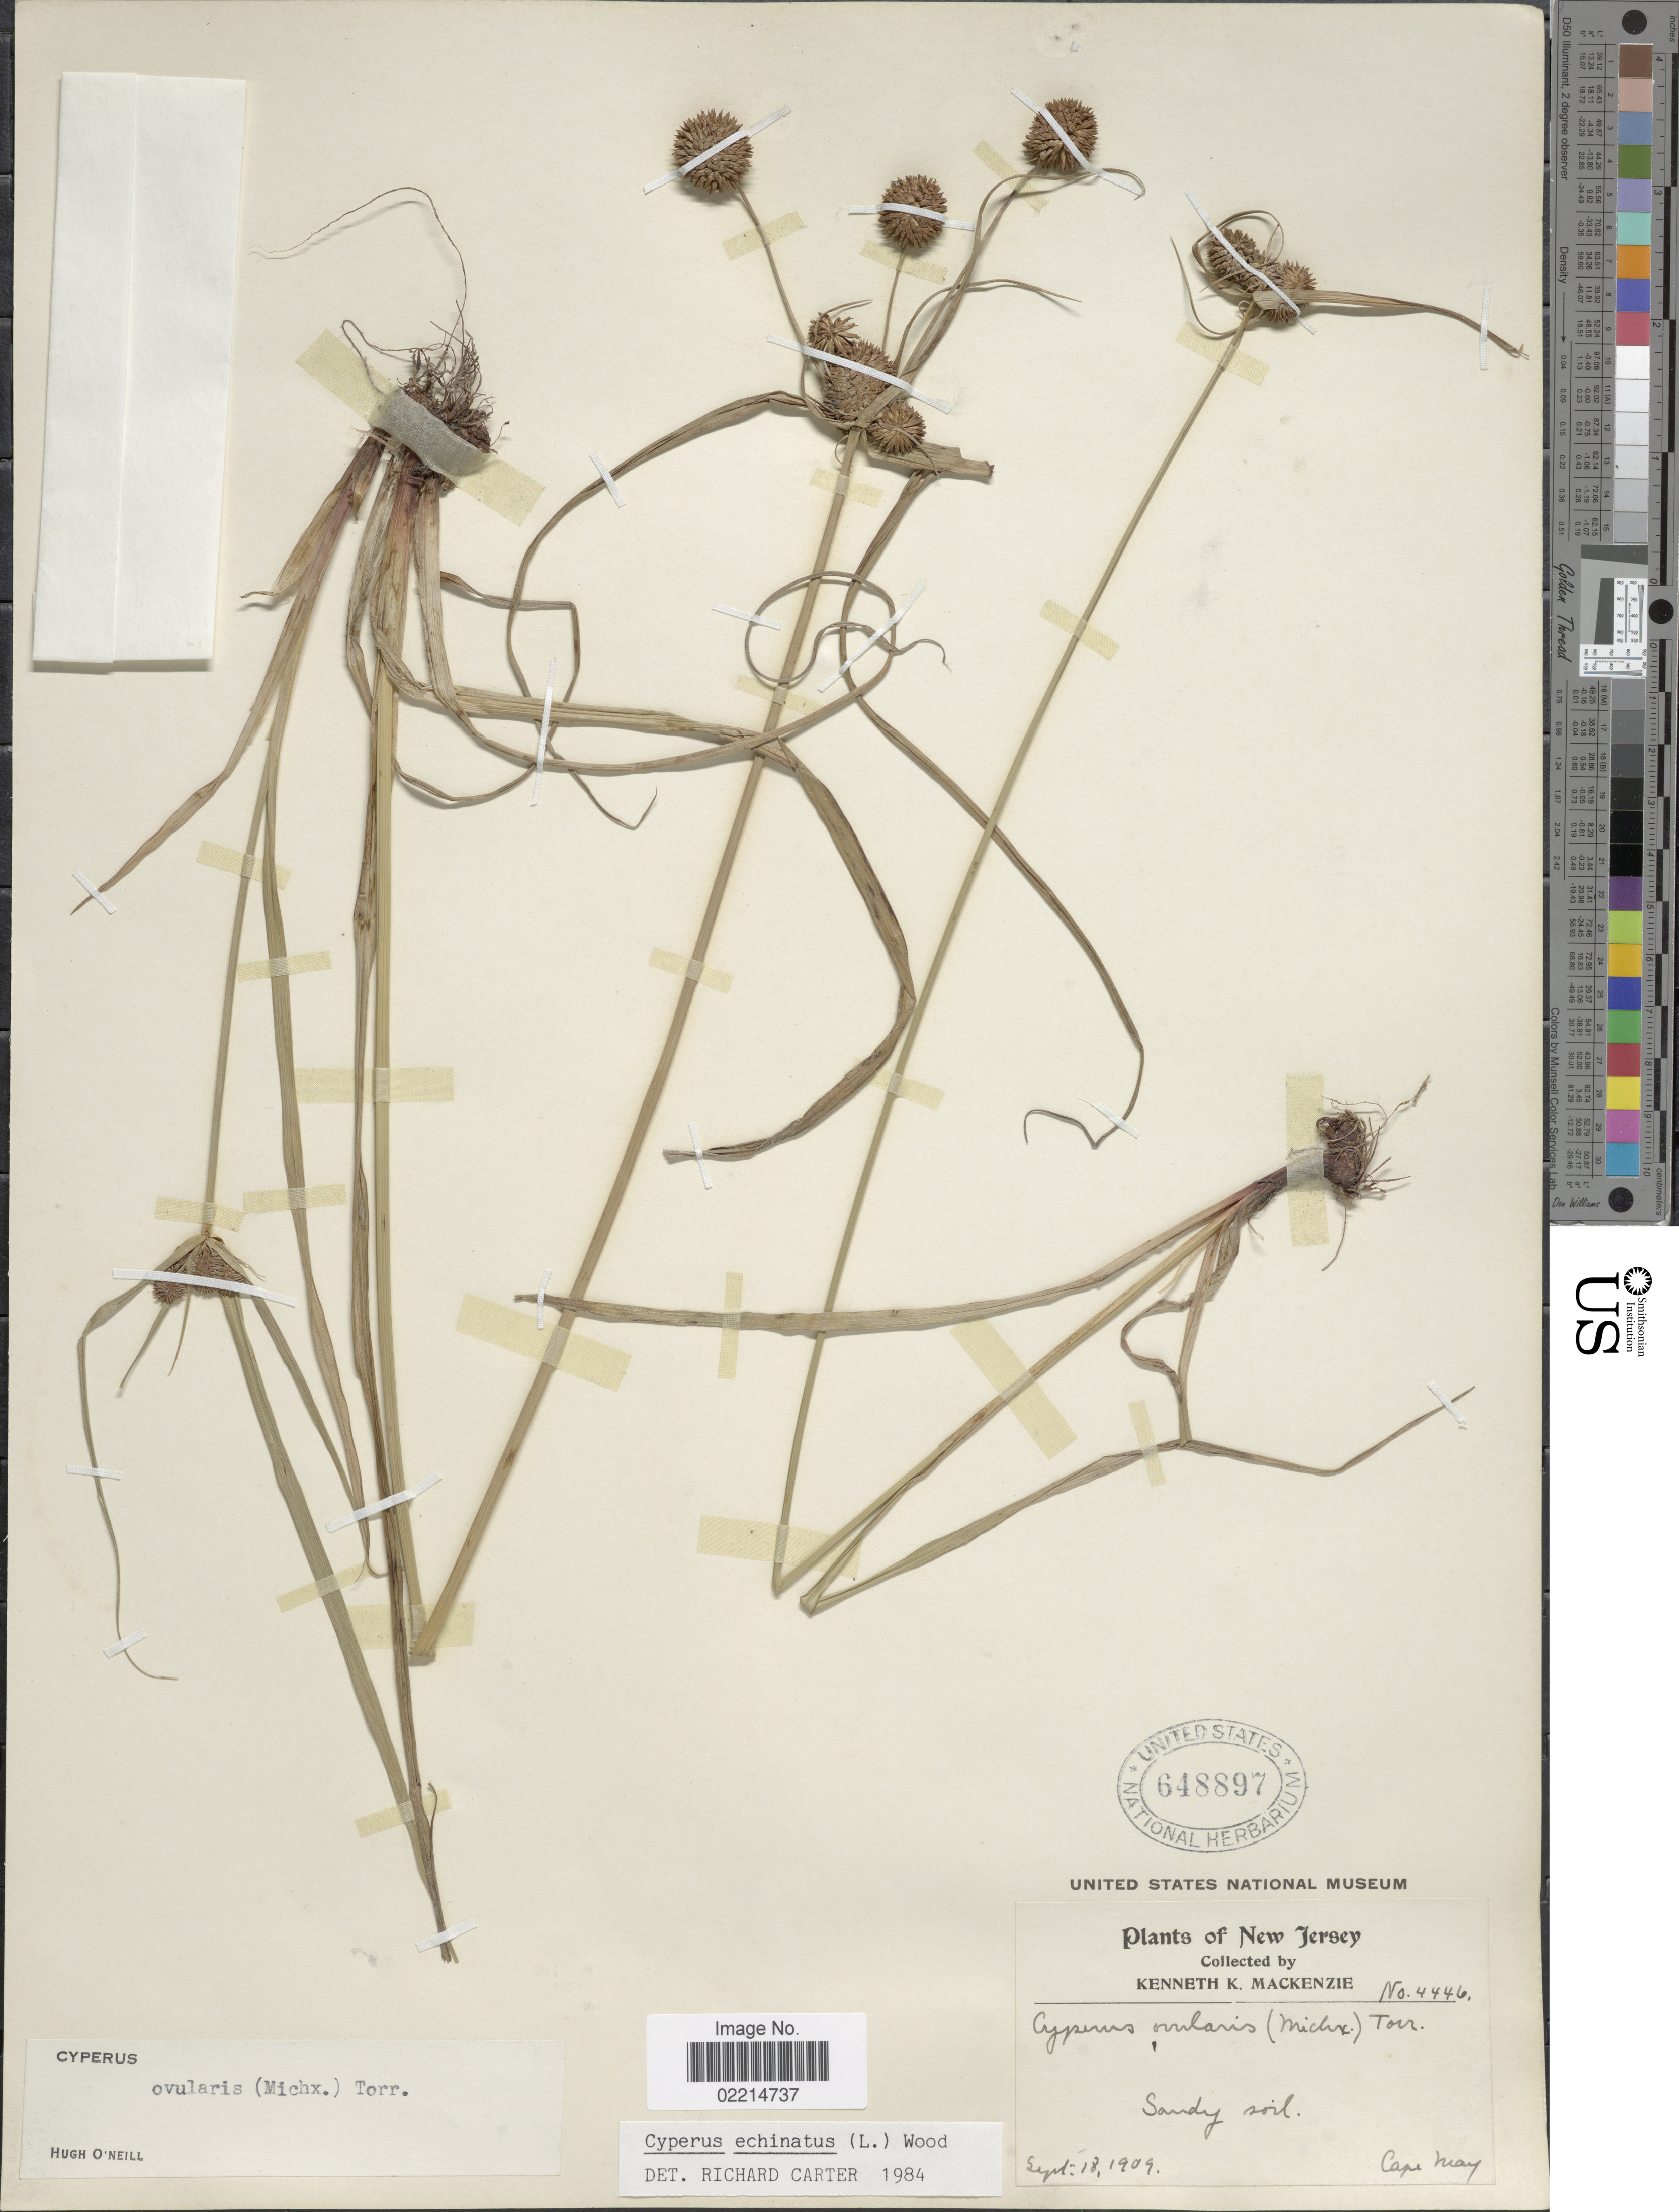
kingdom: Plantae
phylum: Tracheophyta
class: Liliopsida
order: Poales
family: Cyperaceae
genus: Cyperus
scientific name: Cyperus echinatus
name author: (L.) Alph. Wood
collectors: K. K. Mackenzie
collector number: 4446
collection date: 1909-08-18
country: United States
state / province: New Jersey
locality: Cape May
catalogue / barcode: US 648897